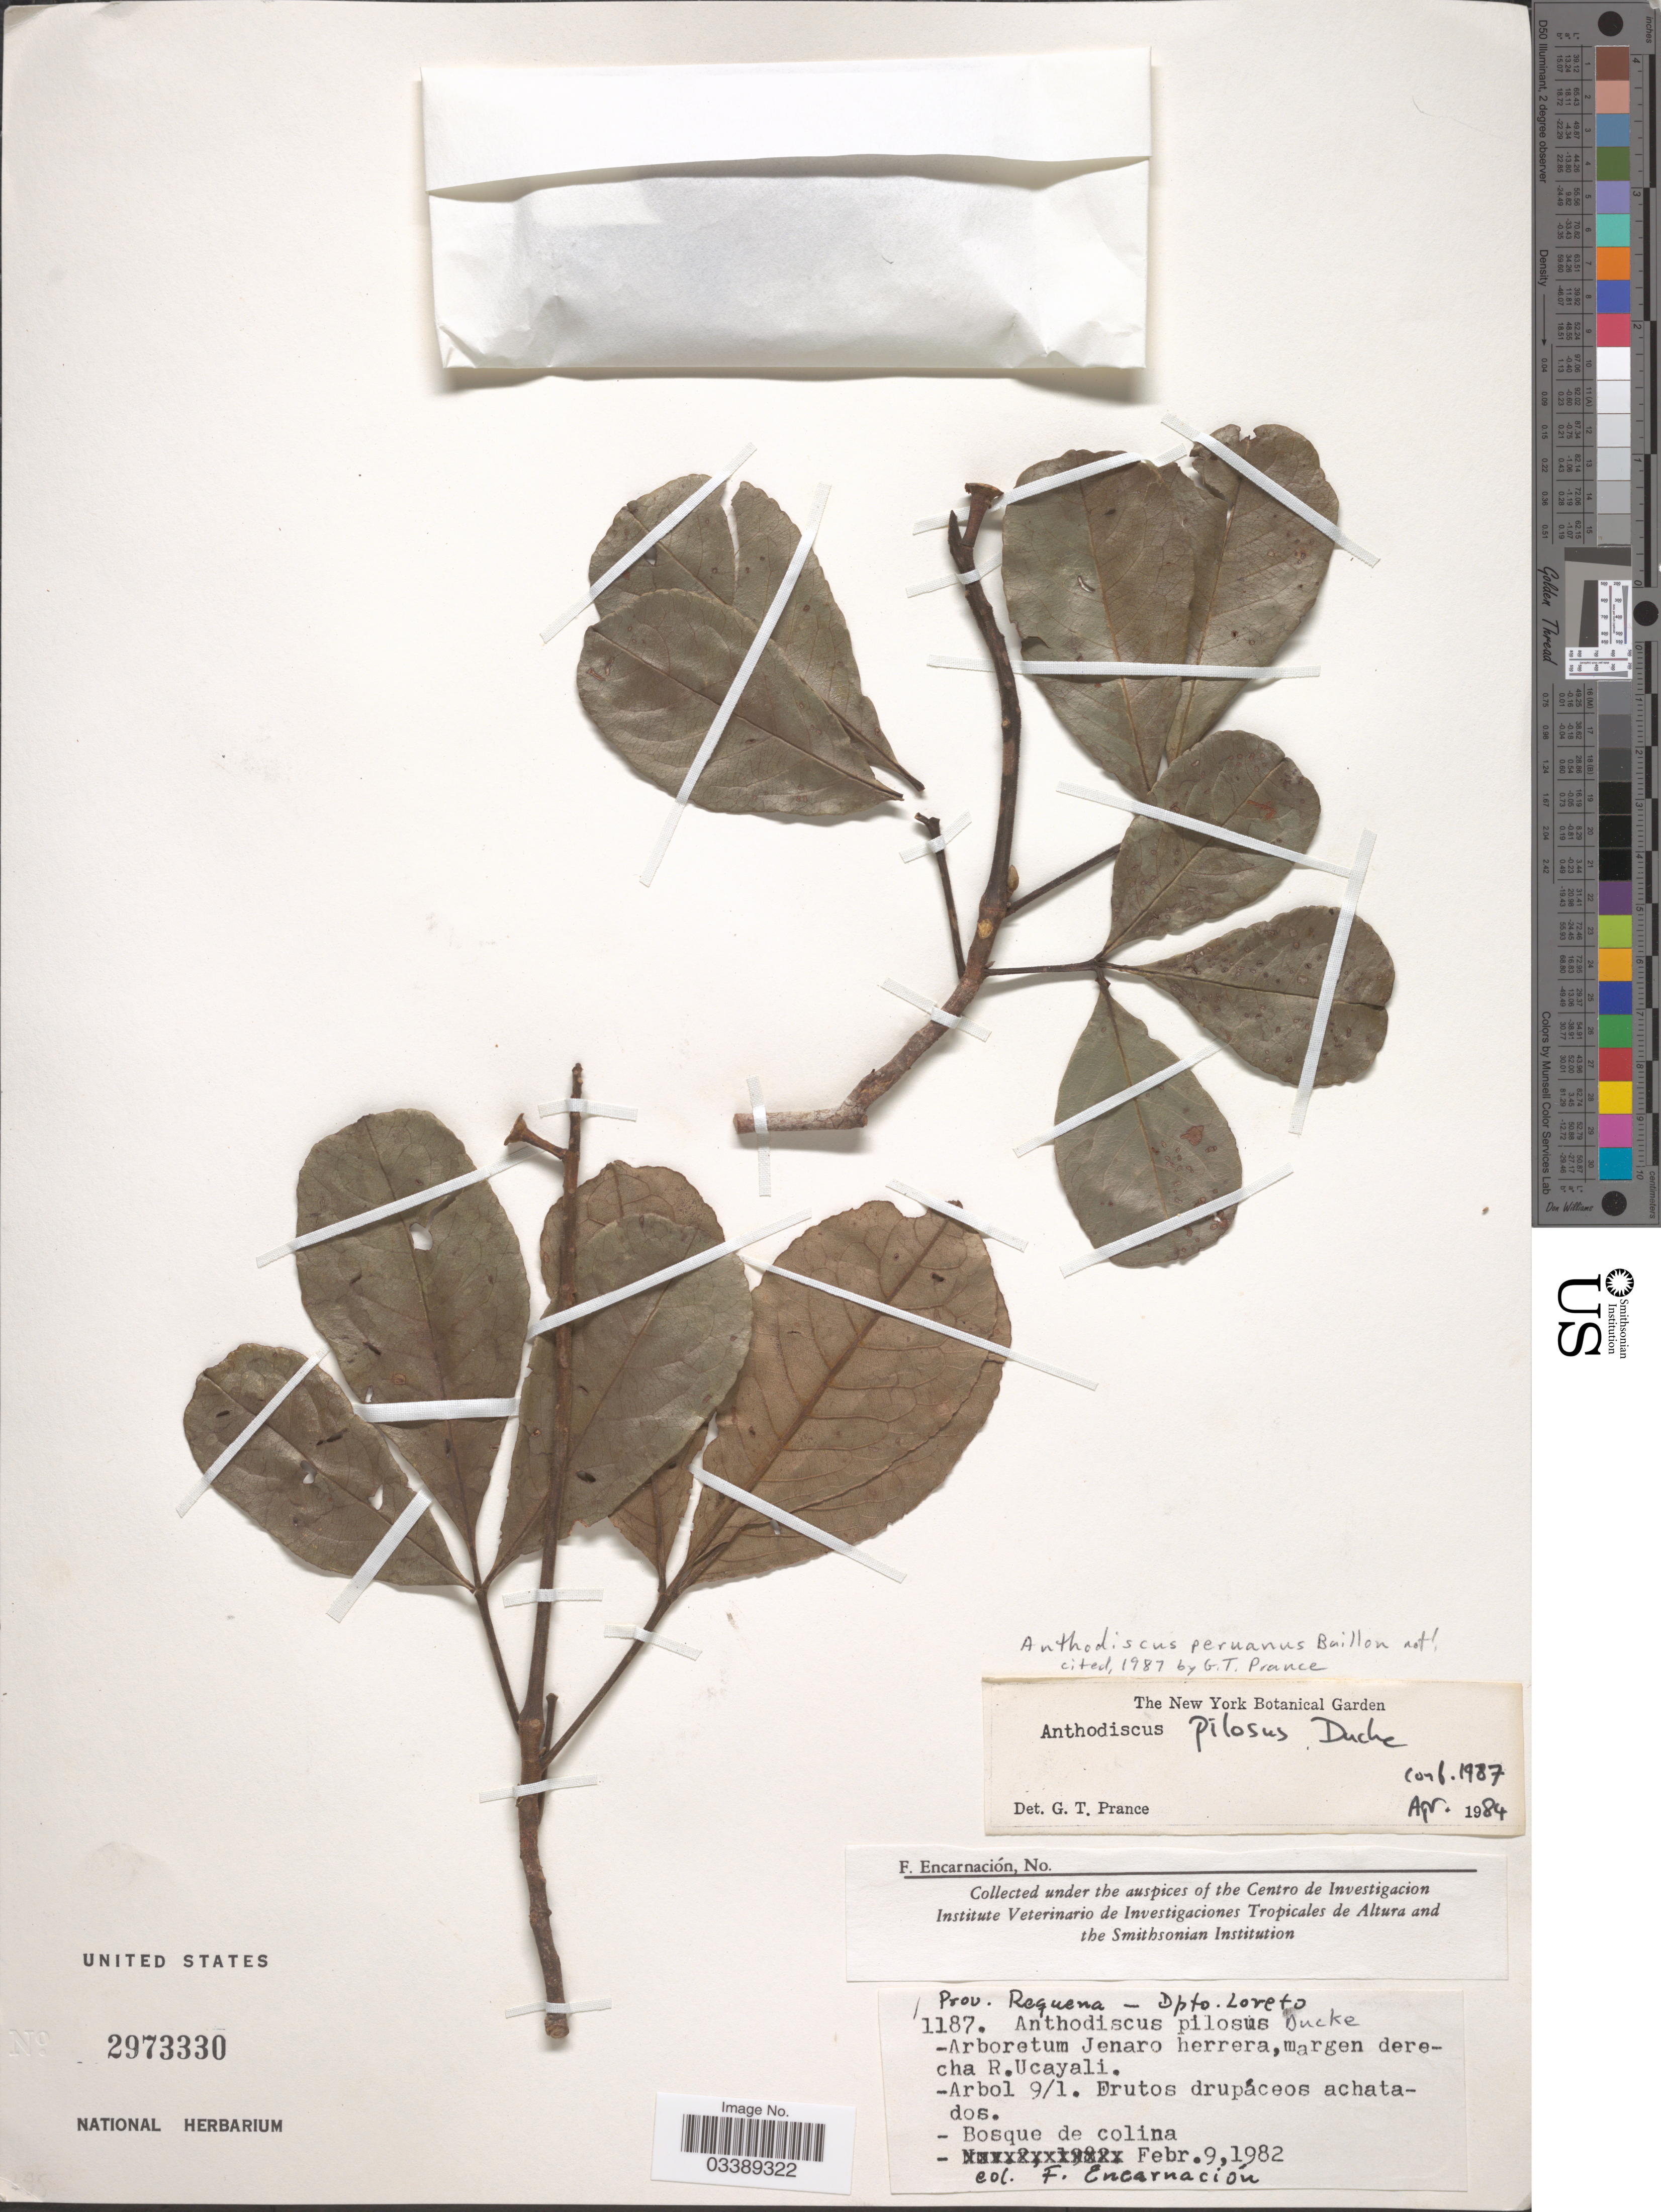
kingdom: Plantae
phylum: Tracheophyta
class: Magnoliopsida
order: Malpighiales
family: Caryocaraceae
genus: Anthodiscus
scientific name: Anthodiscus pilosus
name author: Ducke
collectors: F. Encarnación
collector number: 1187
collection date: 1982-02-09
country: Peru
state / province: Loreto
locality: Prov. Requena-Dpto. Loreto. Arboretum Jenaro herrera, margen derecha R. Ucayali.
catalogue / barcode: US 2973330